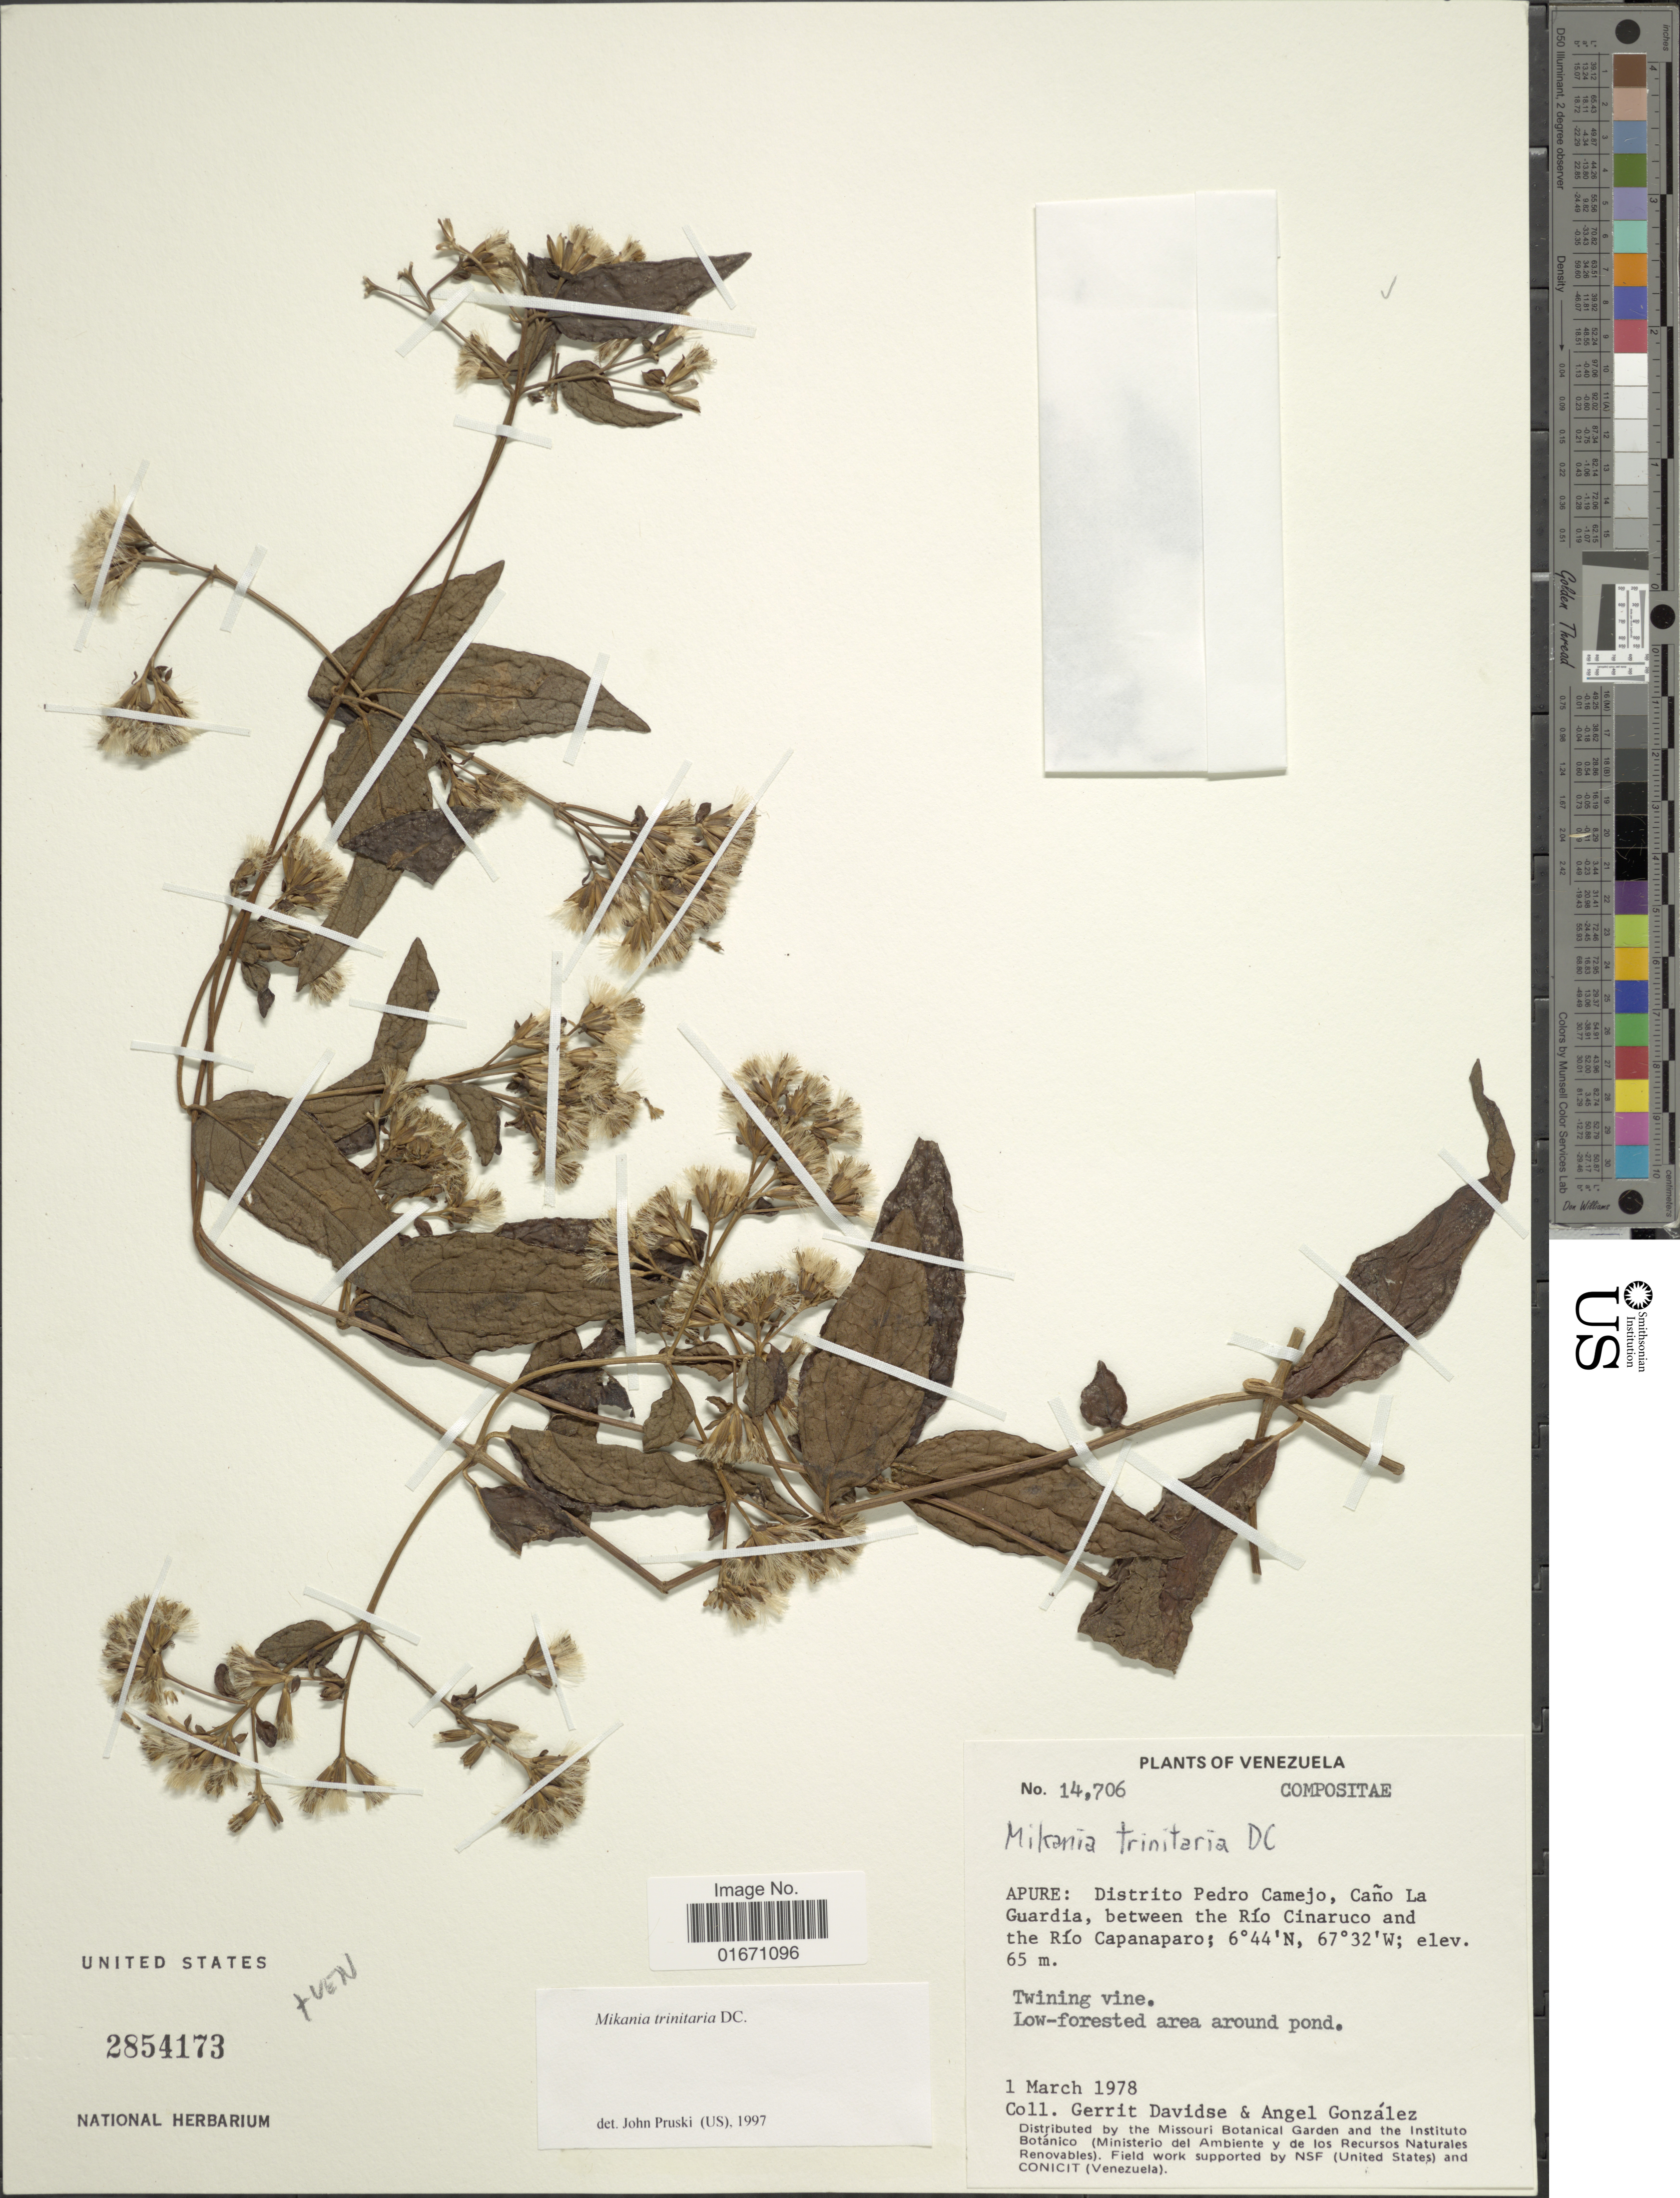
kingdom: Plantae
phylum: Tracheophyta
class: Magnoliopsida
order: Asterales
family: Asteraceae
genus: Mikania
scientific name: Mikania trinitaria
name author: DC.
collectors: G. Davidse & A. C. González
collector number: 14706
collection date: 1978-03-01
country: Venezuela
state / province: Apure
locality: Distrito Pedro Camejo, Cano La Guardia, between the Rio Cinaruco and the Rio Capanaparo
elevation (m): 65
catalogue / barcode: US 2854173